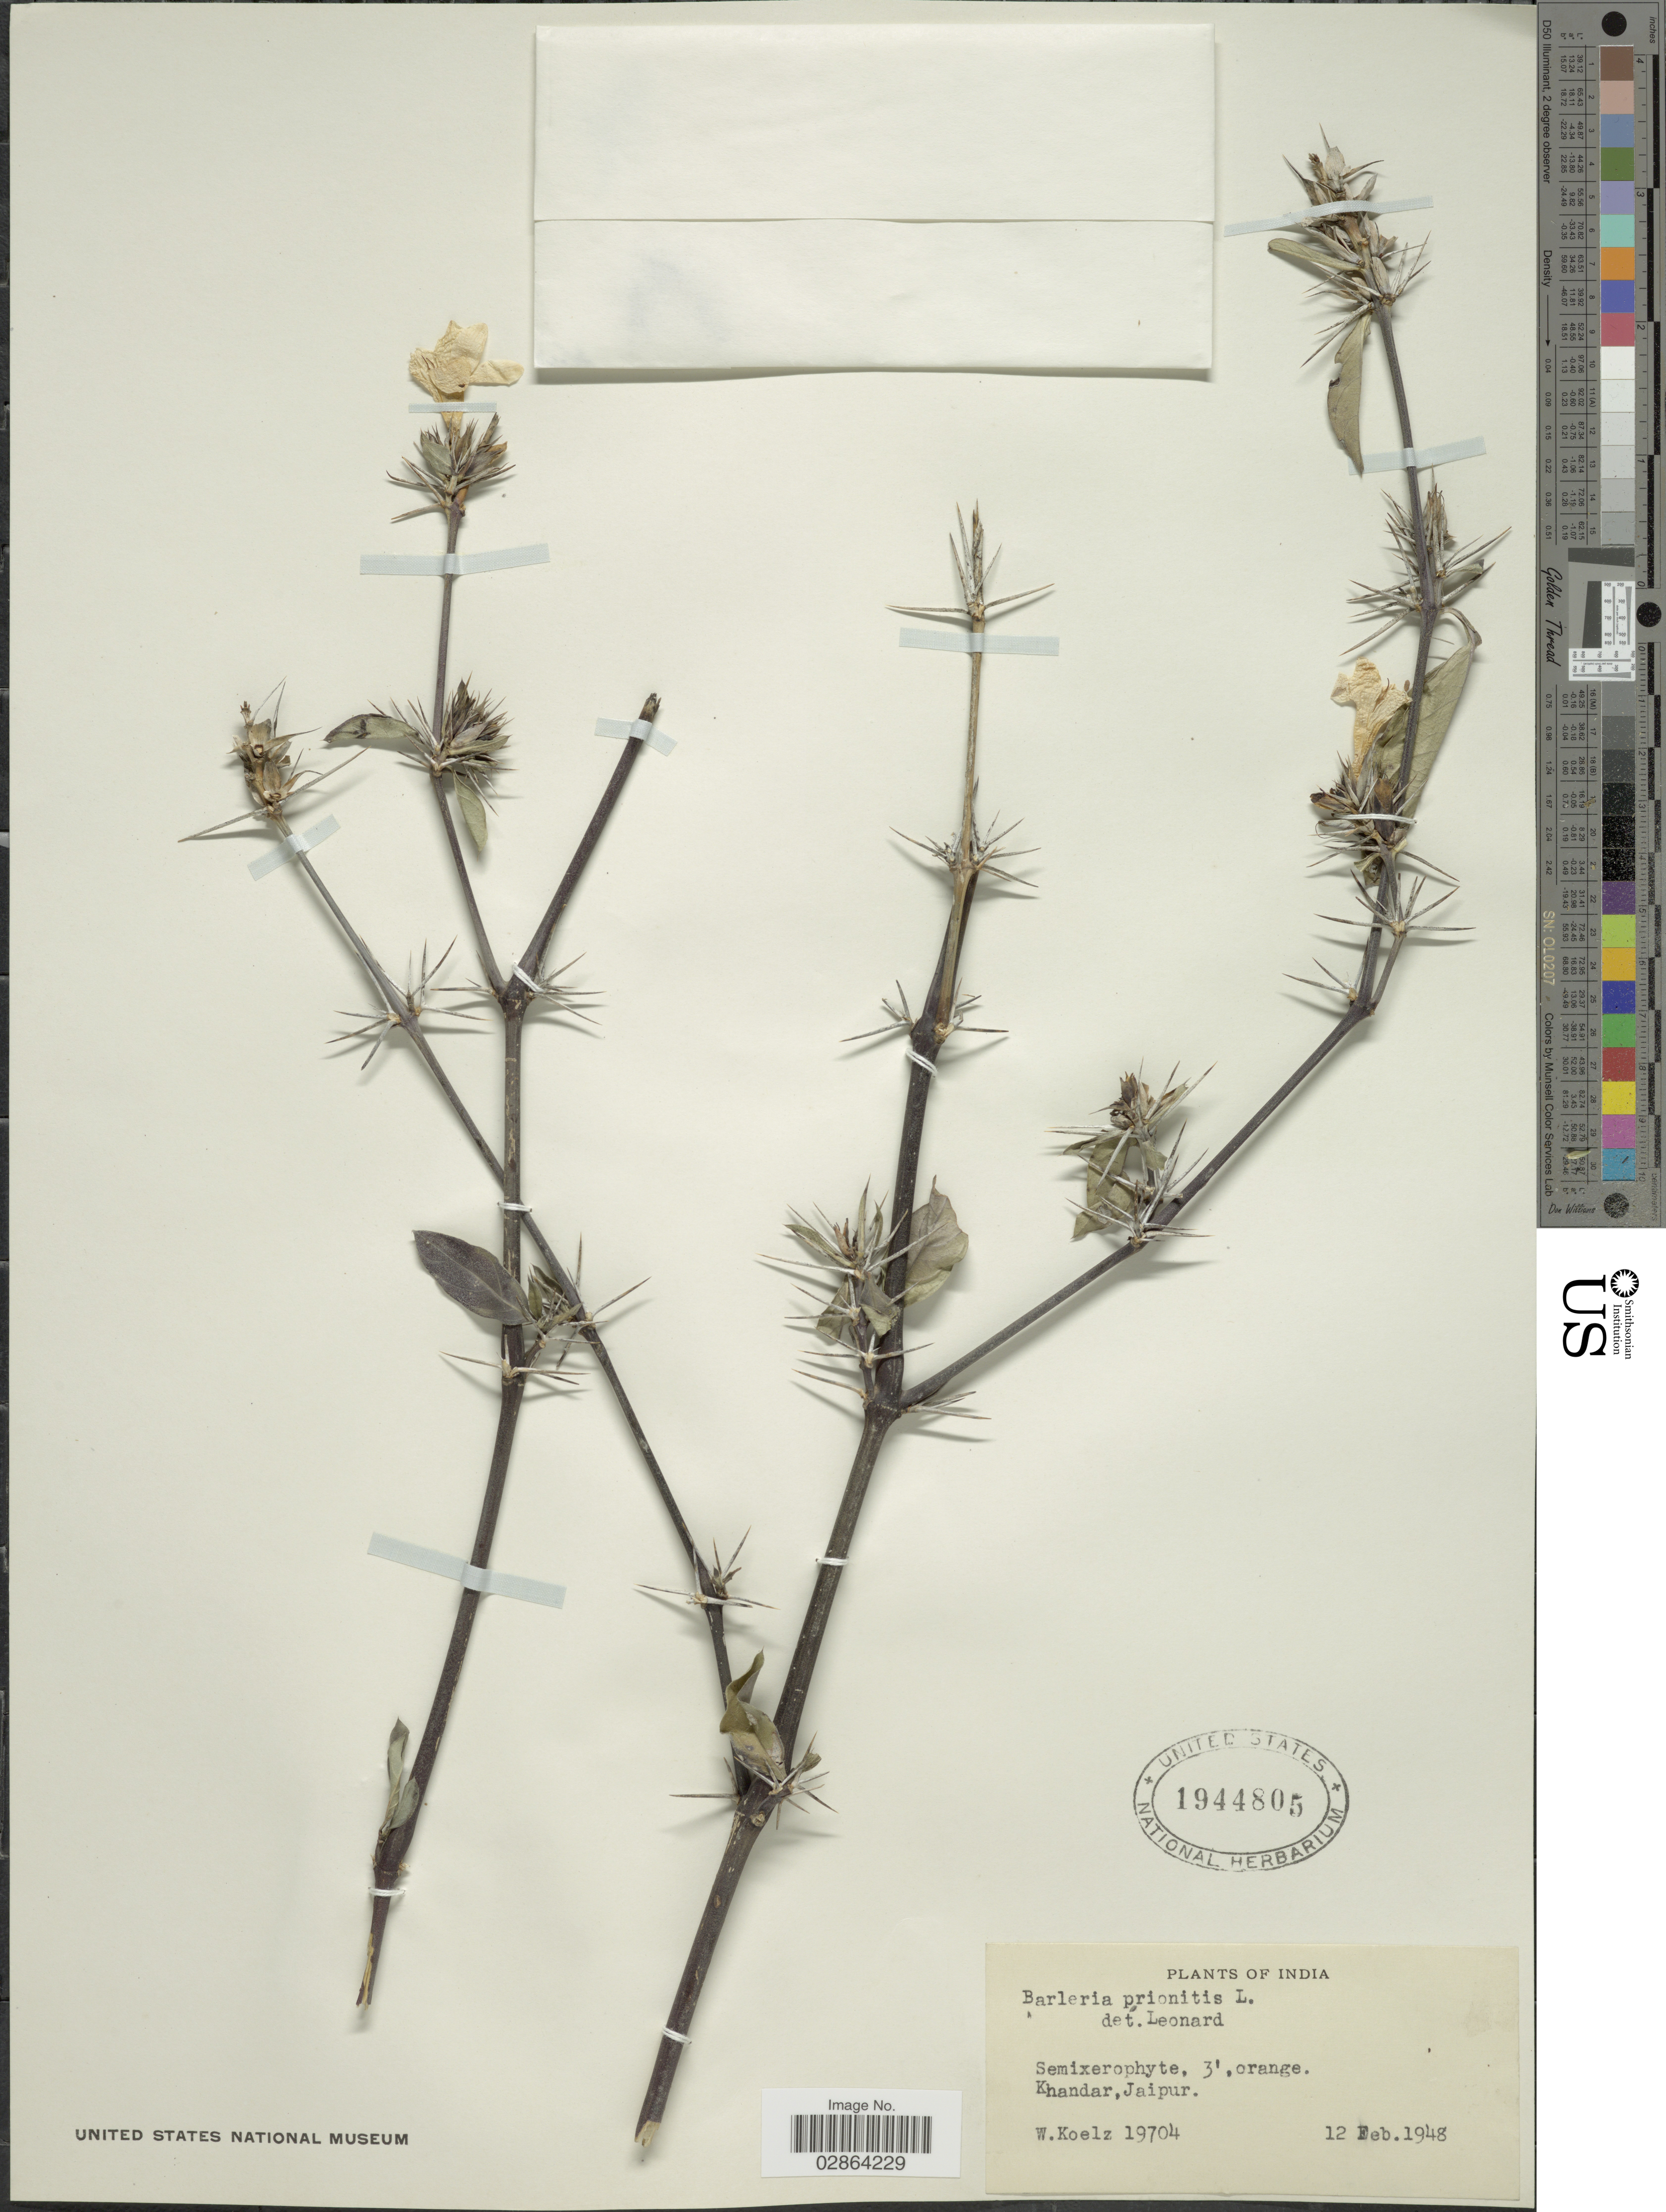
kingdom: Plantae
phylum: Tracheophyta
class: Magnoliopsida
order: Lamiales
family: Acanthaceae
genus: Barleria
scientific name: Barleria prionitis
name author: L.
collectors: W. N. Koelz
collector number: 19704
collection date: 1948-02-12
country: India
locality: Khandar, Jaipur.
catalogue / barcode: US 1944805